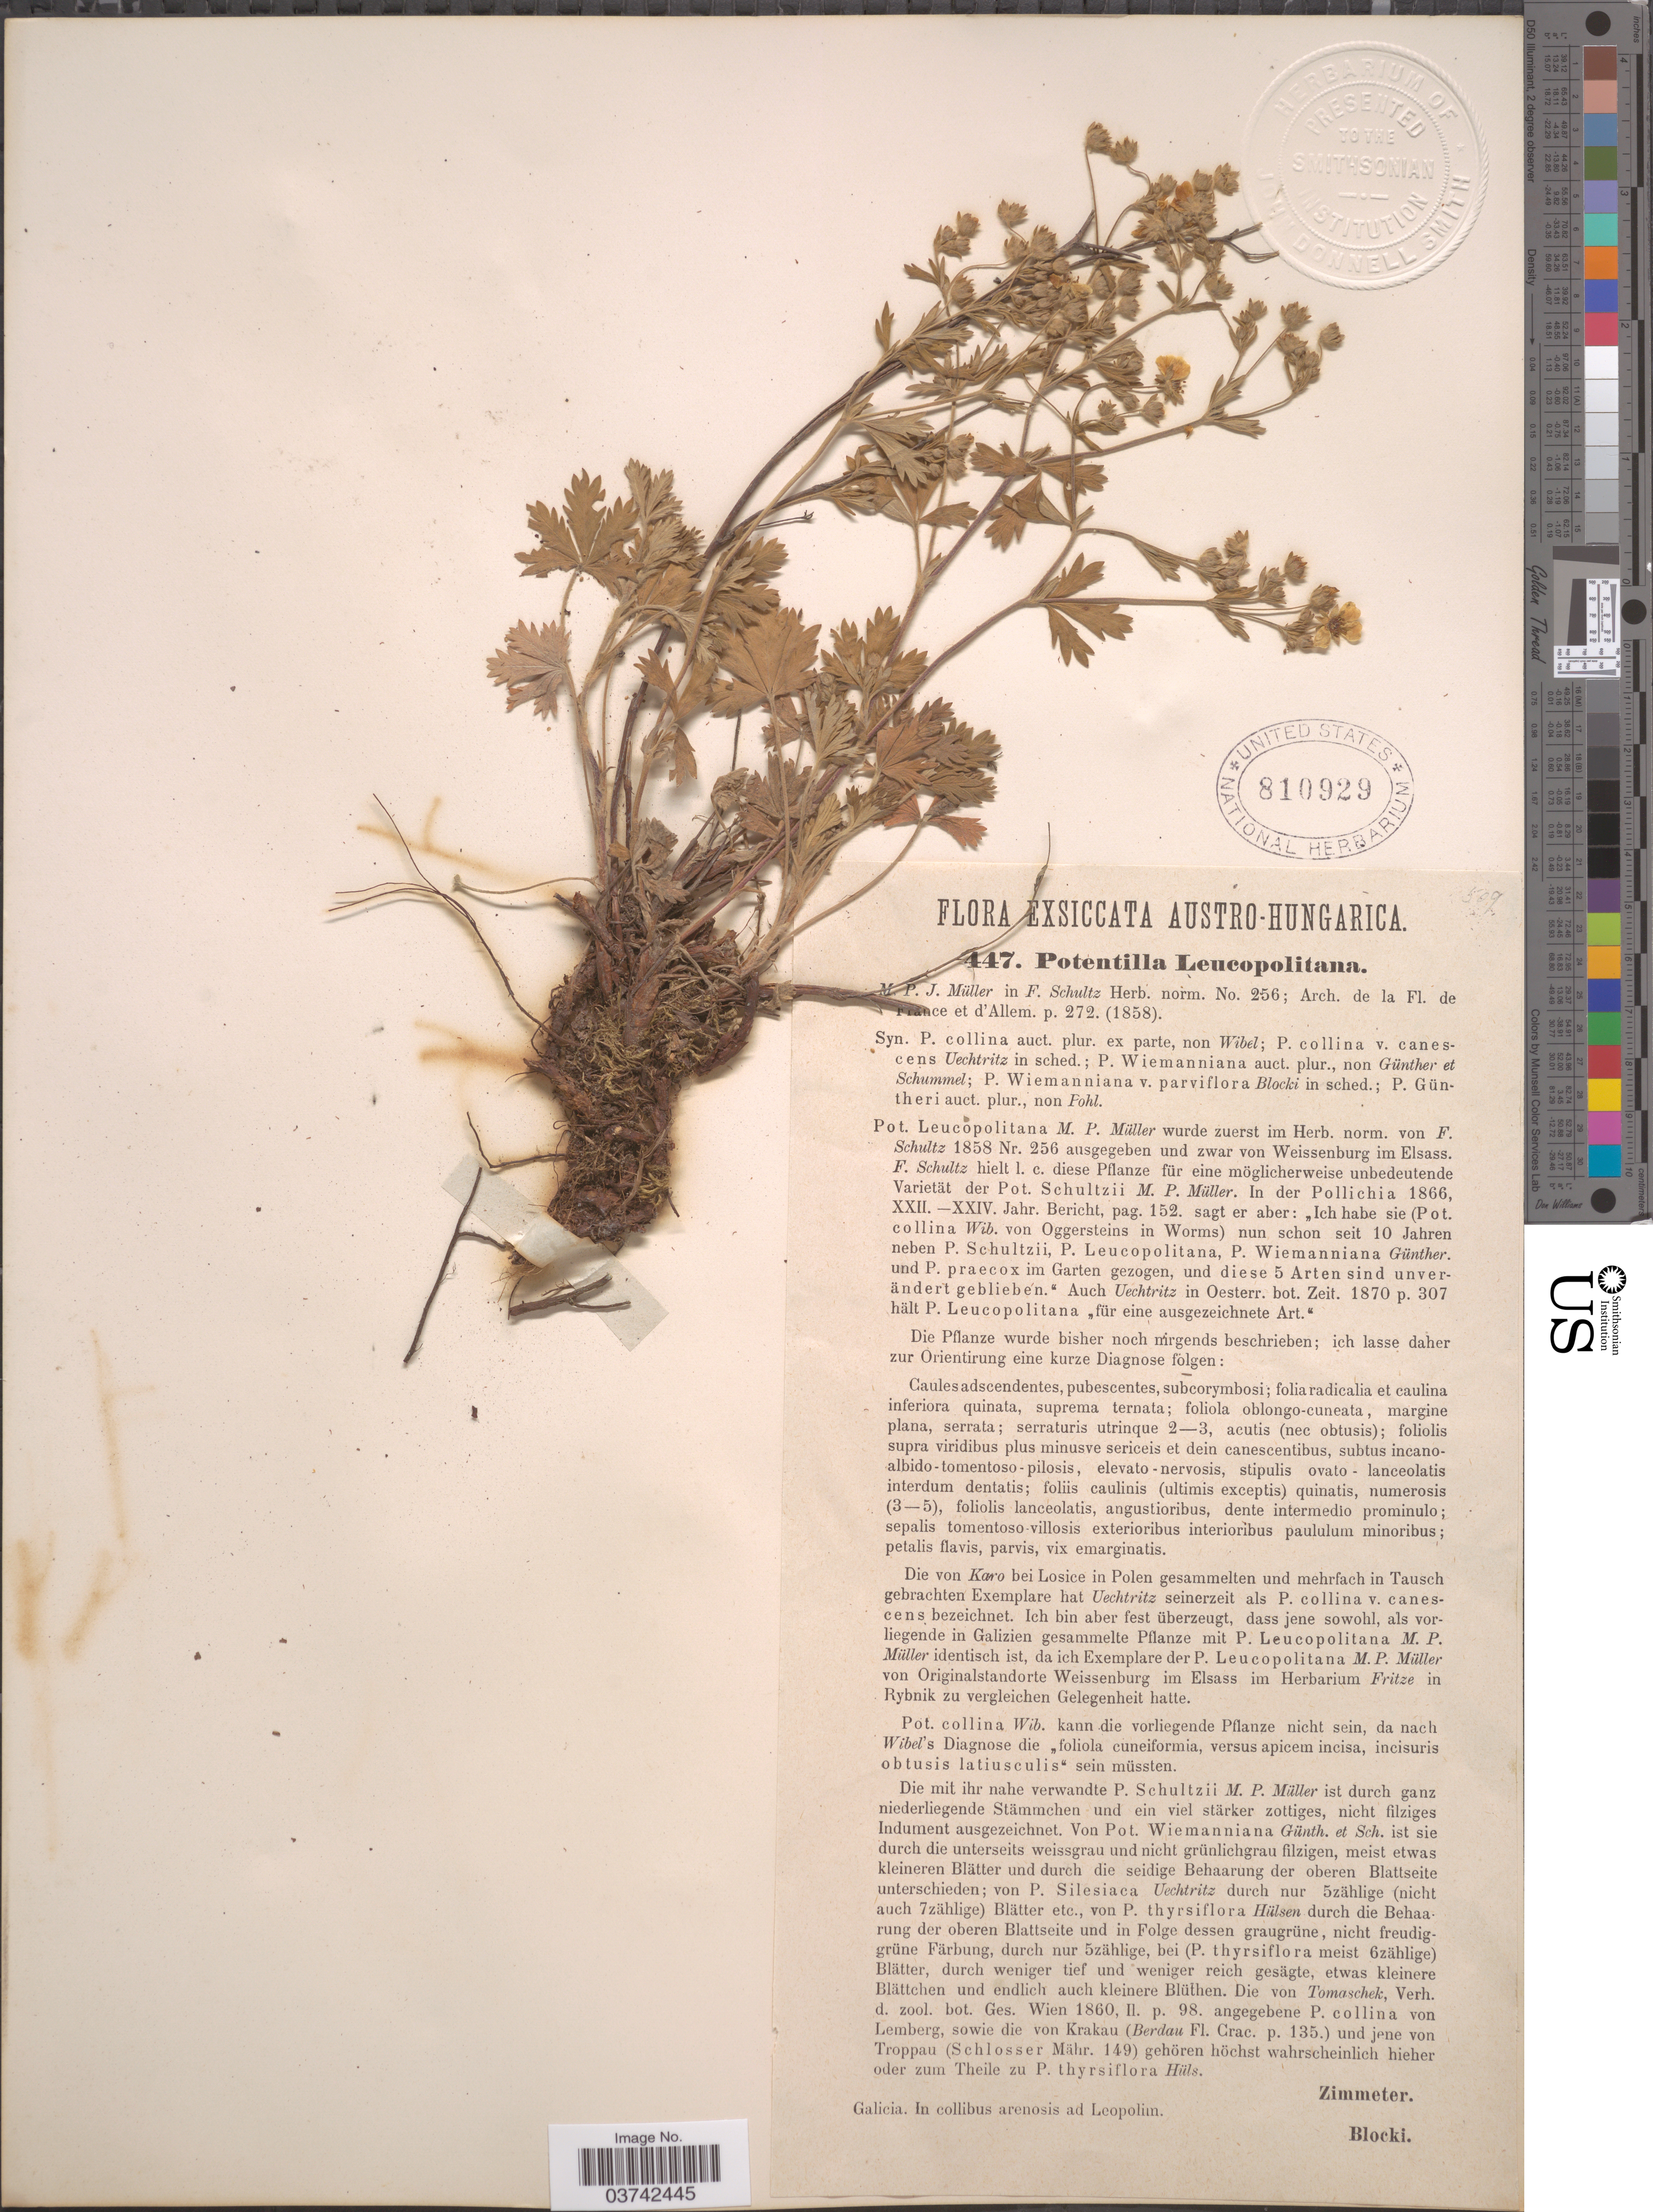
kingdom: Plantae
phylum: Tracheophyta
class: Magnoliopsida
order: Rosales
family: Rosaceae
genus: Potentilla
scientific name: Potentilla leucopolitana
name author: P.J. Müll. ex F.W. Schultz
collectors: Blocki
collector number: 447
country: Ukraine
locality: Austro-Hungarica. In collibus arenosis ad Leopolim.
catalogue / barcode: US 810929